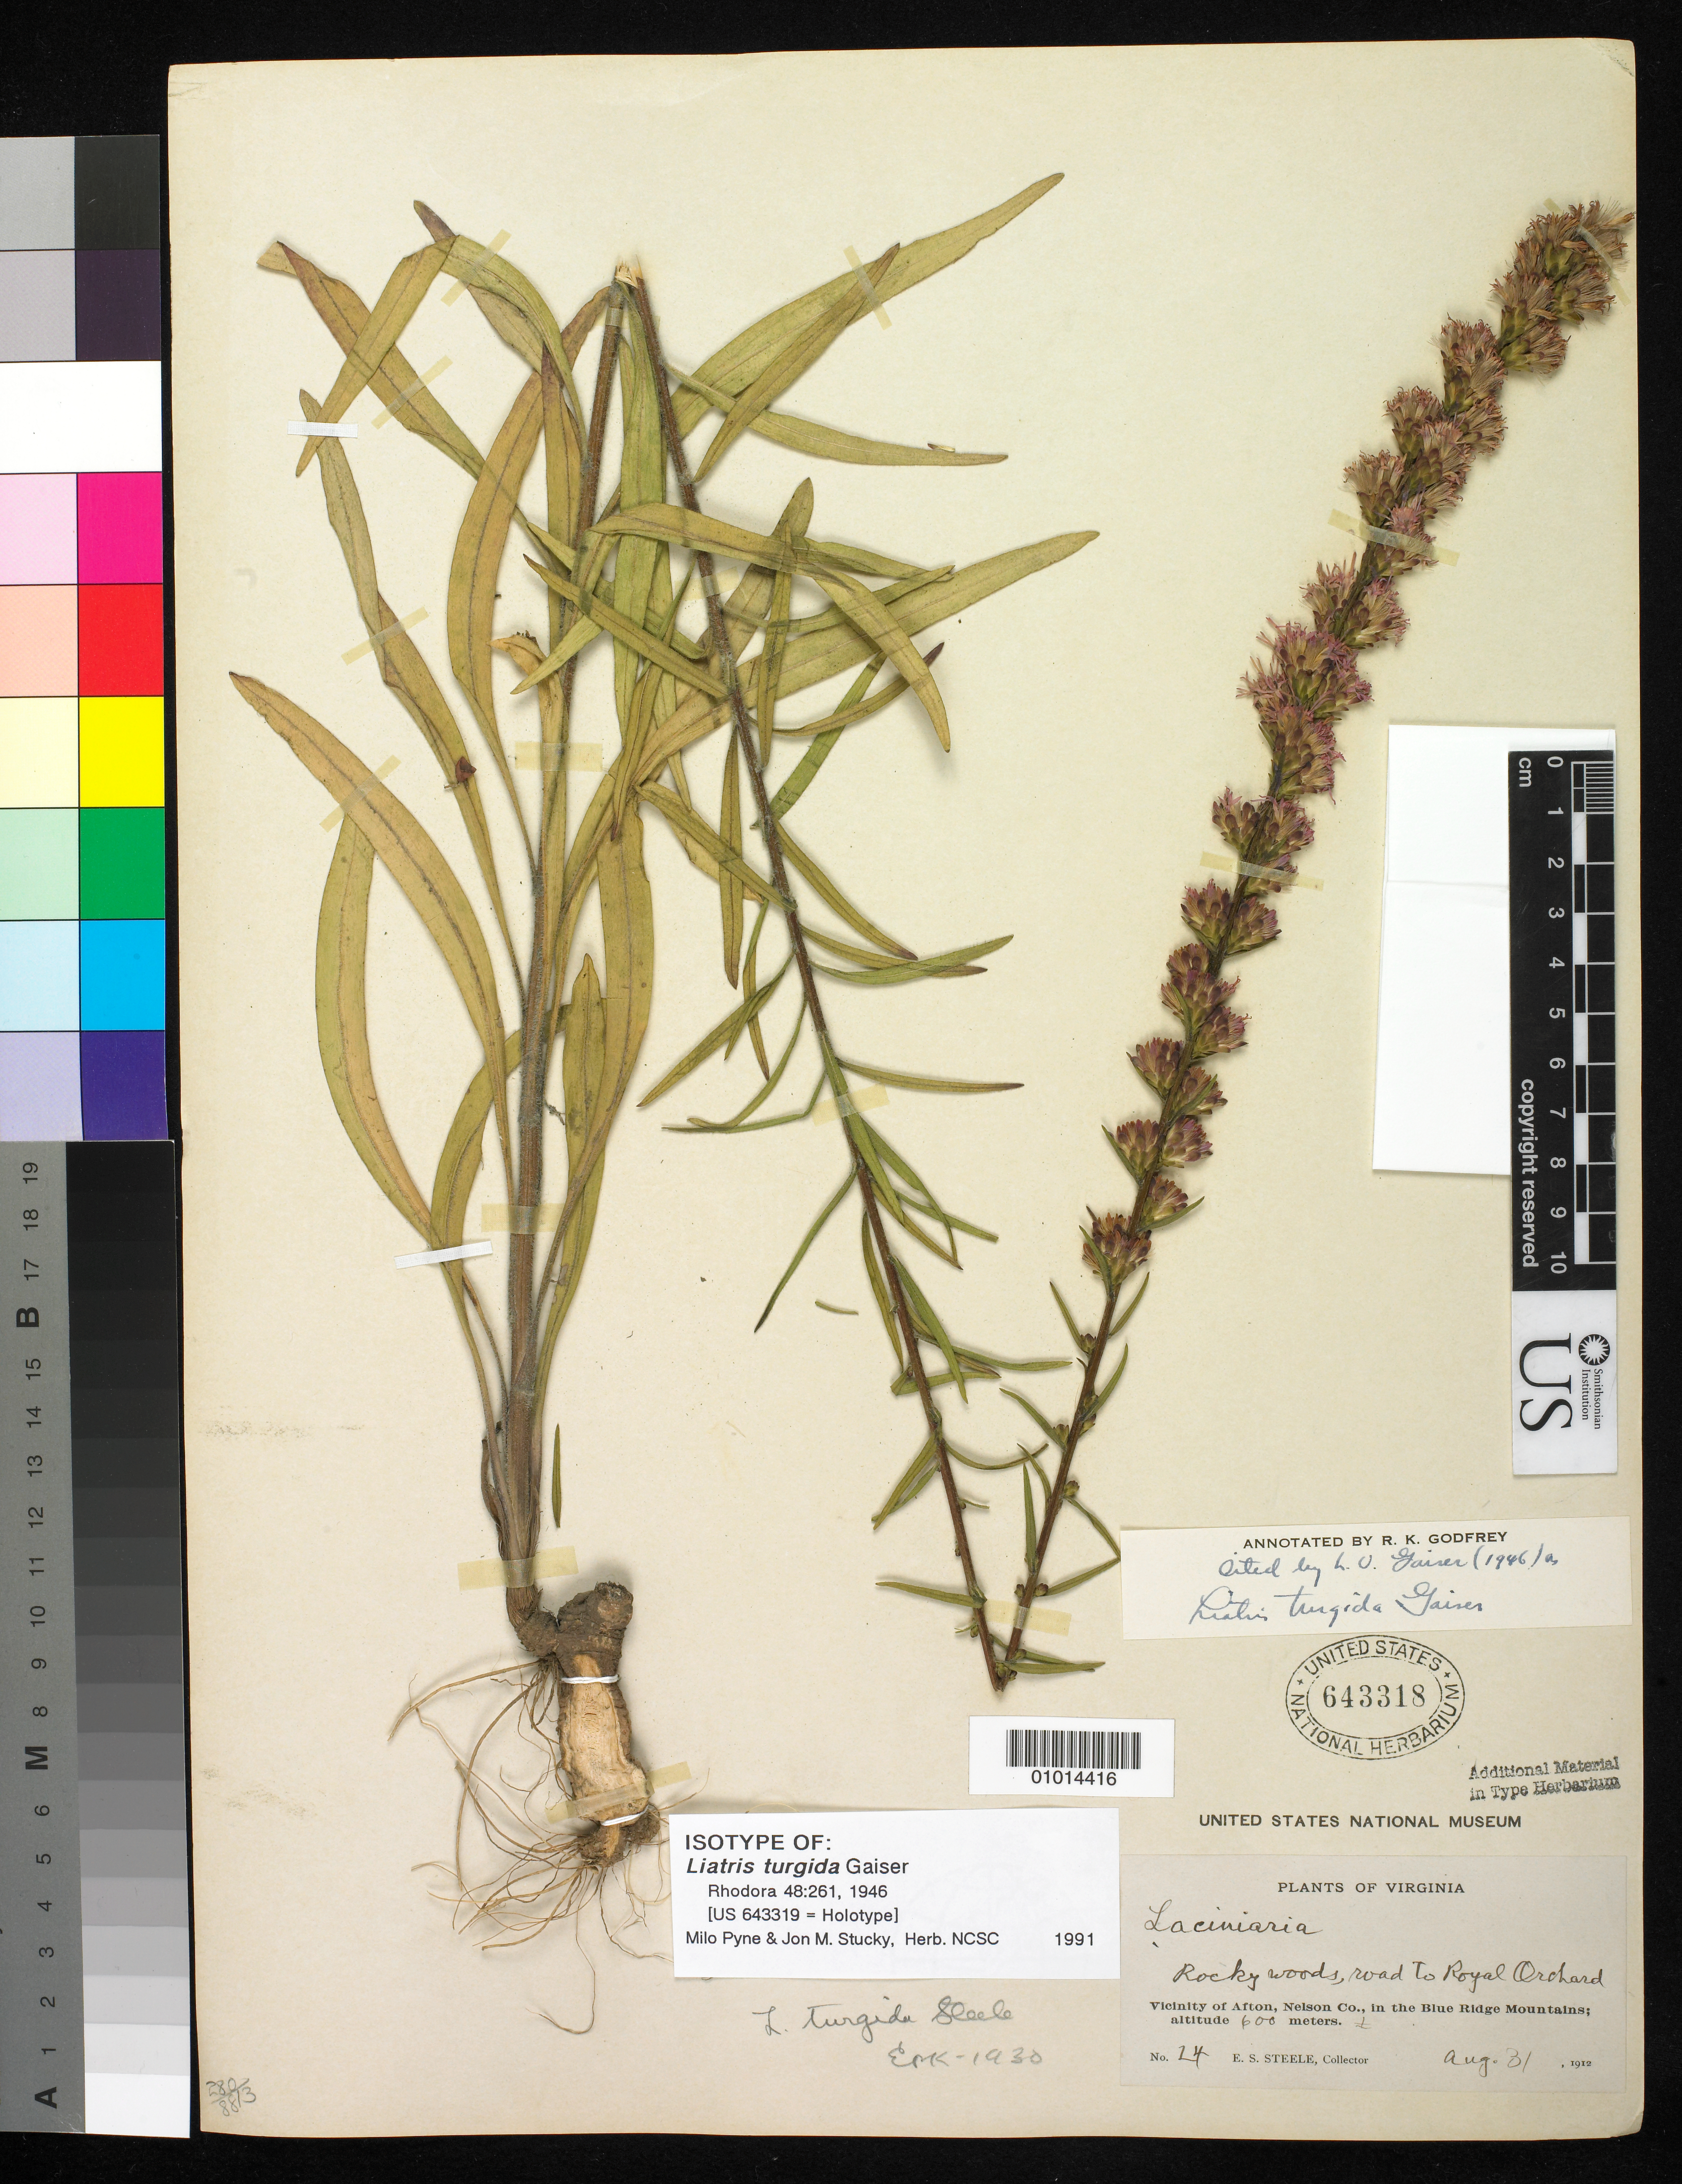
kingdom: Plantae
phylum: Tracheophyta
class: Magnoliopsida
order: Asterales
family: Asteraceae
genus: Liatris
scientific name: Liatris turgida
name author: Gaiser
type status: Isotype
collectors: E. Steele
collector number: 24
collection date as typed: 31 Aug 1912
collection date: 1912-08-31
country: United States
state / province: Virginia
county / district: Nelson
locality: Vicinity of Afton, Blue Ridge Mountains.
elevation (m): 600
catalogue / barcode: US 643318